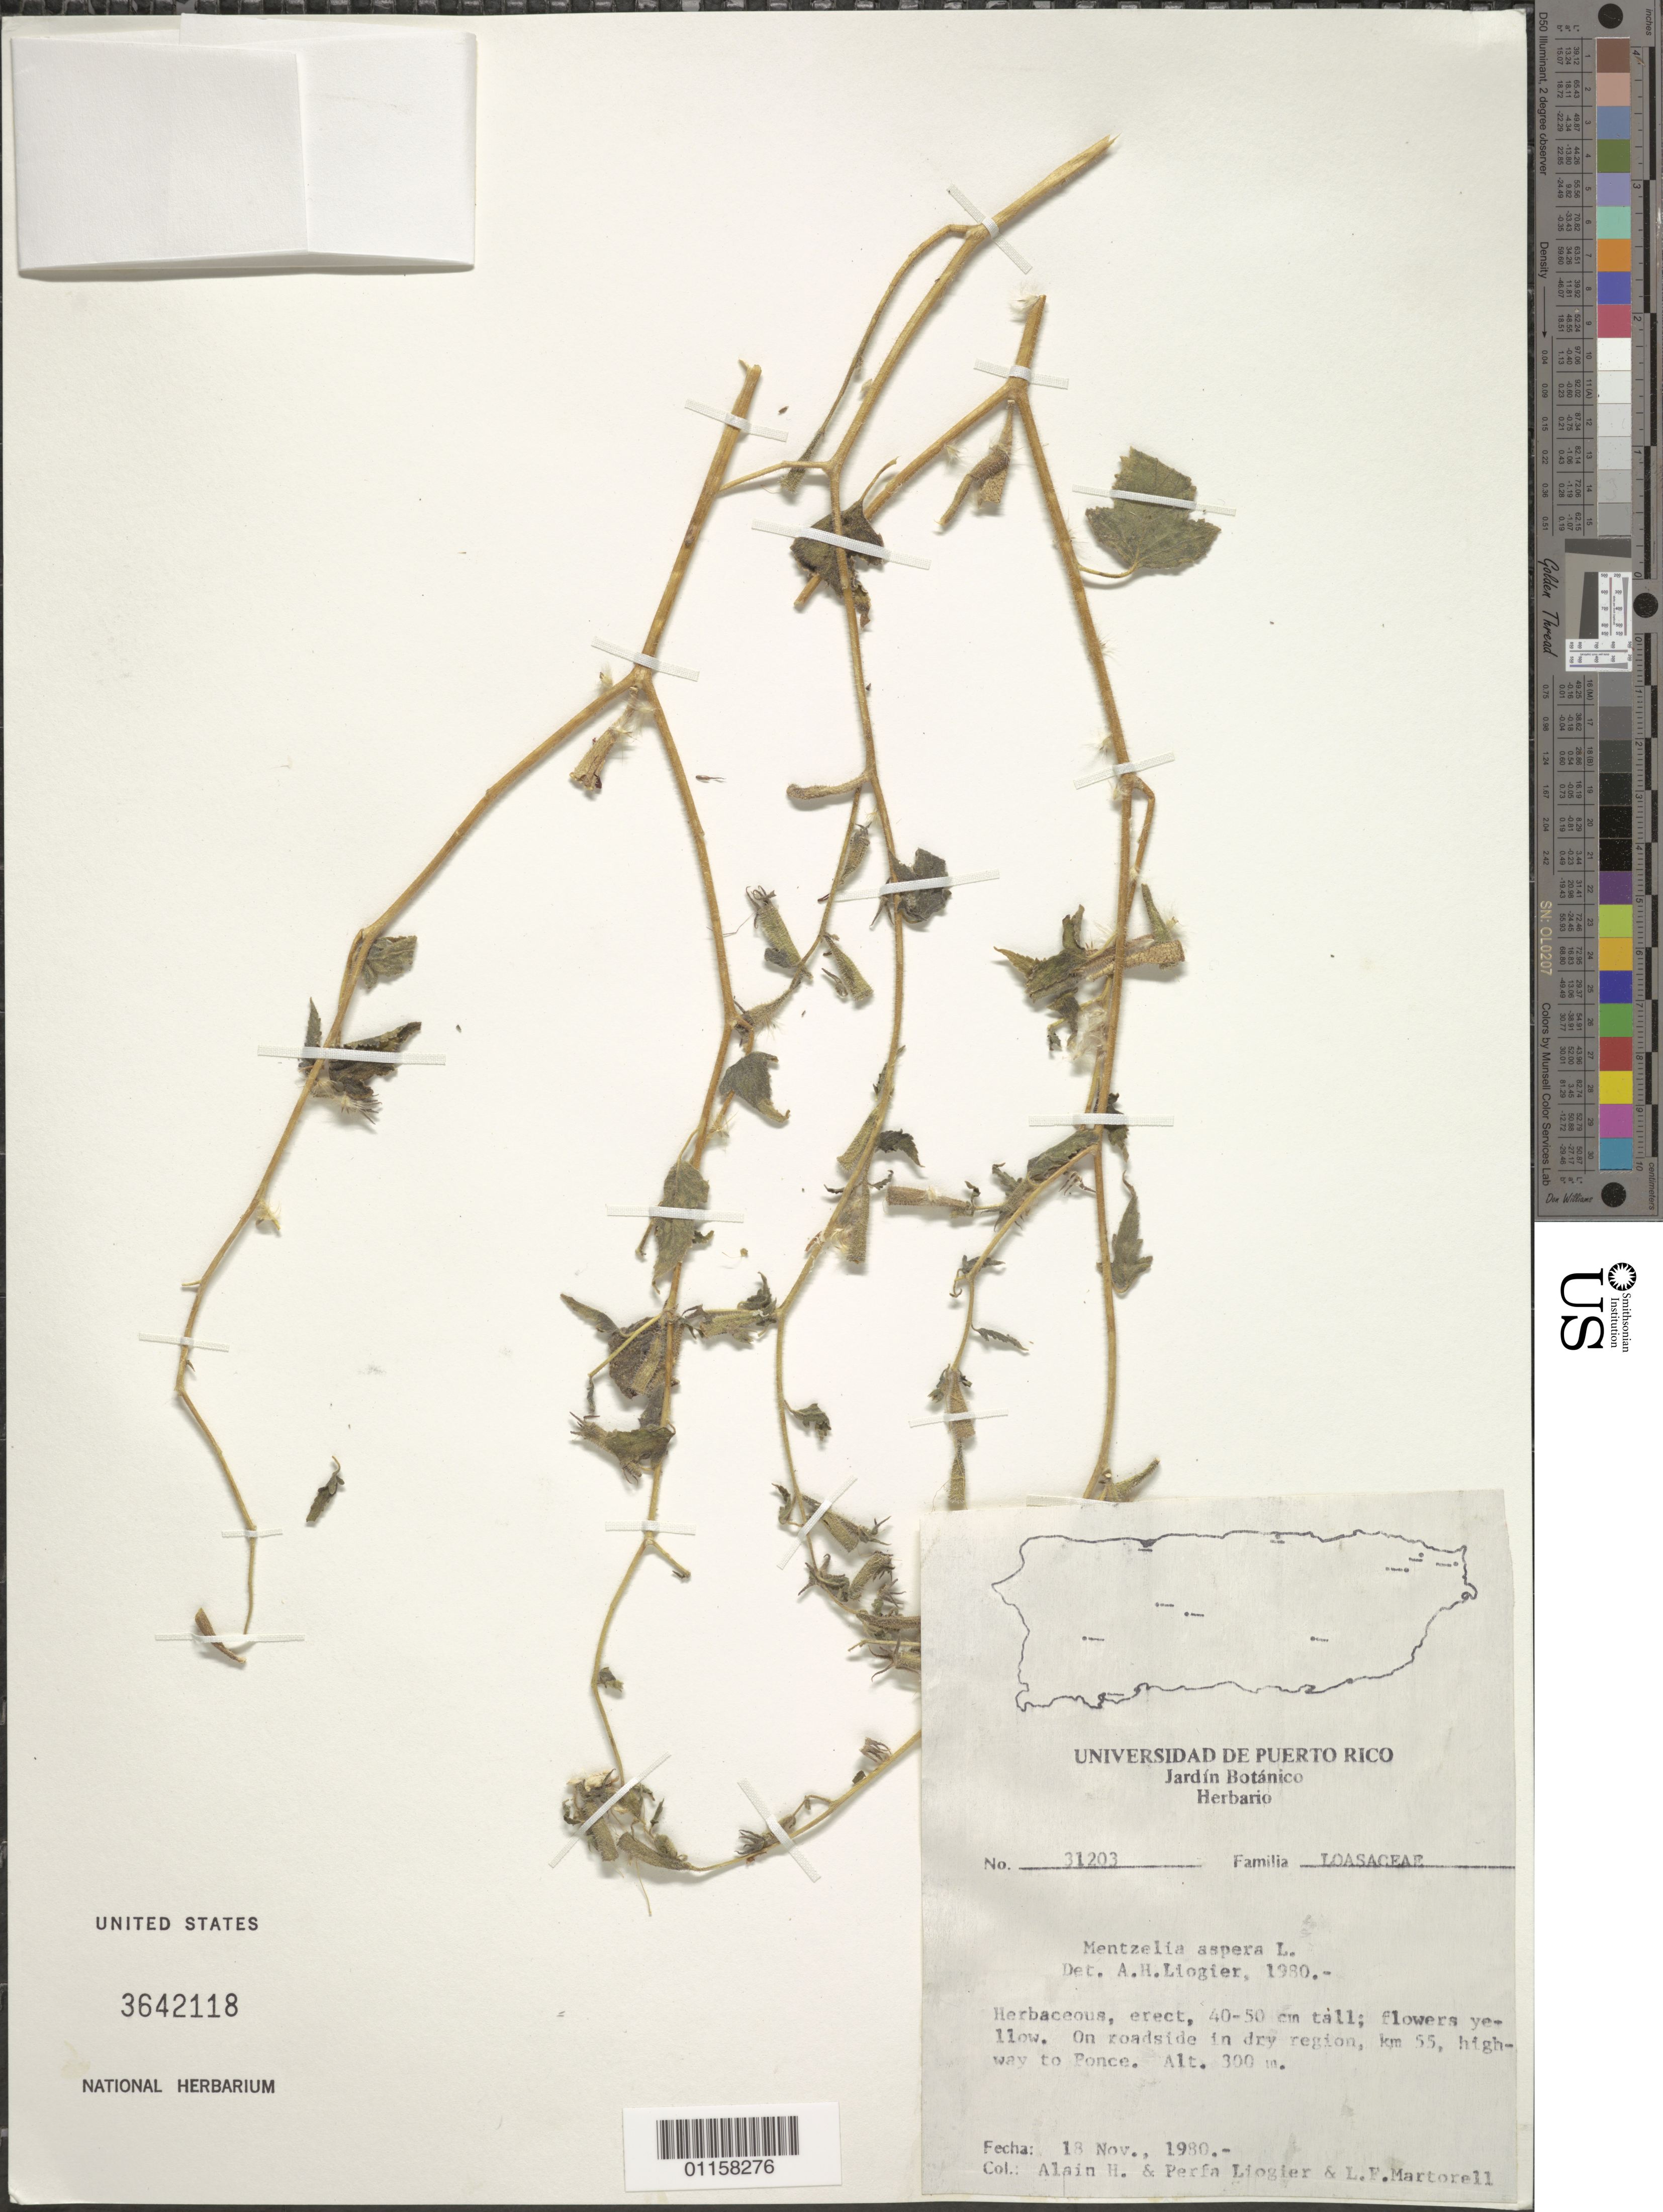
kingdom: Plantae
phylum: Tracheophyta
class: Magnoliopsida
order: Cornales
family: Loasaceae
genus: Mentzelia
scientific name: Mentzelia aspera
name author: L.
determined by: Liogier, Alain H.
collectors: A. H. Liogier, M. P. Liogier & L. Martorell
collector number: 31203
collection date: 1980-11-18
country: Puerto Rico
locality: Ponce; km 55 highway to Ponce.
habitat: On roadside in dry vegetation.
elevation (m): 300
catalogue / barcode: US 3642118